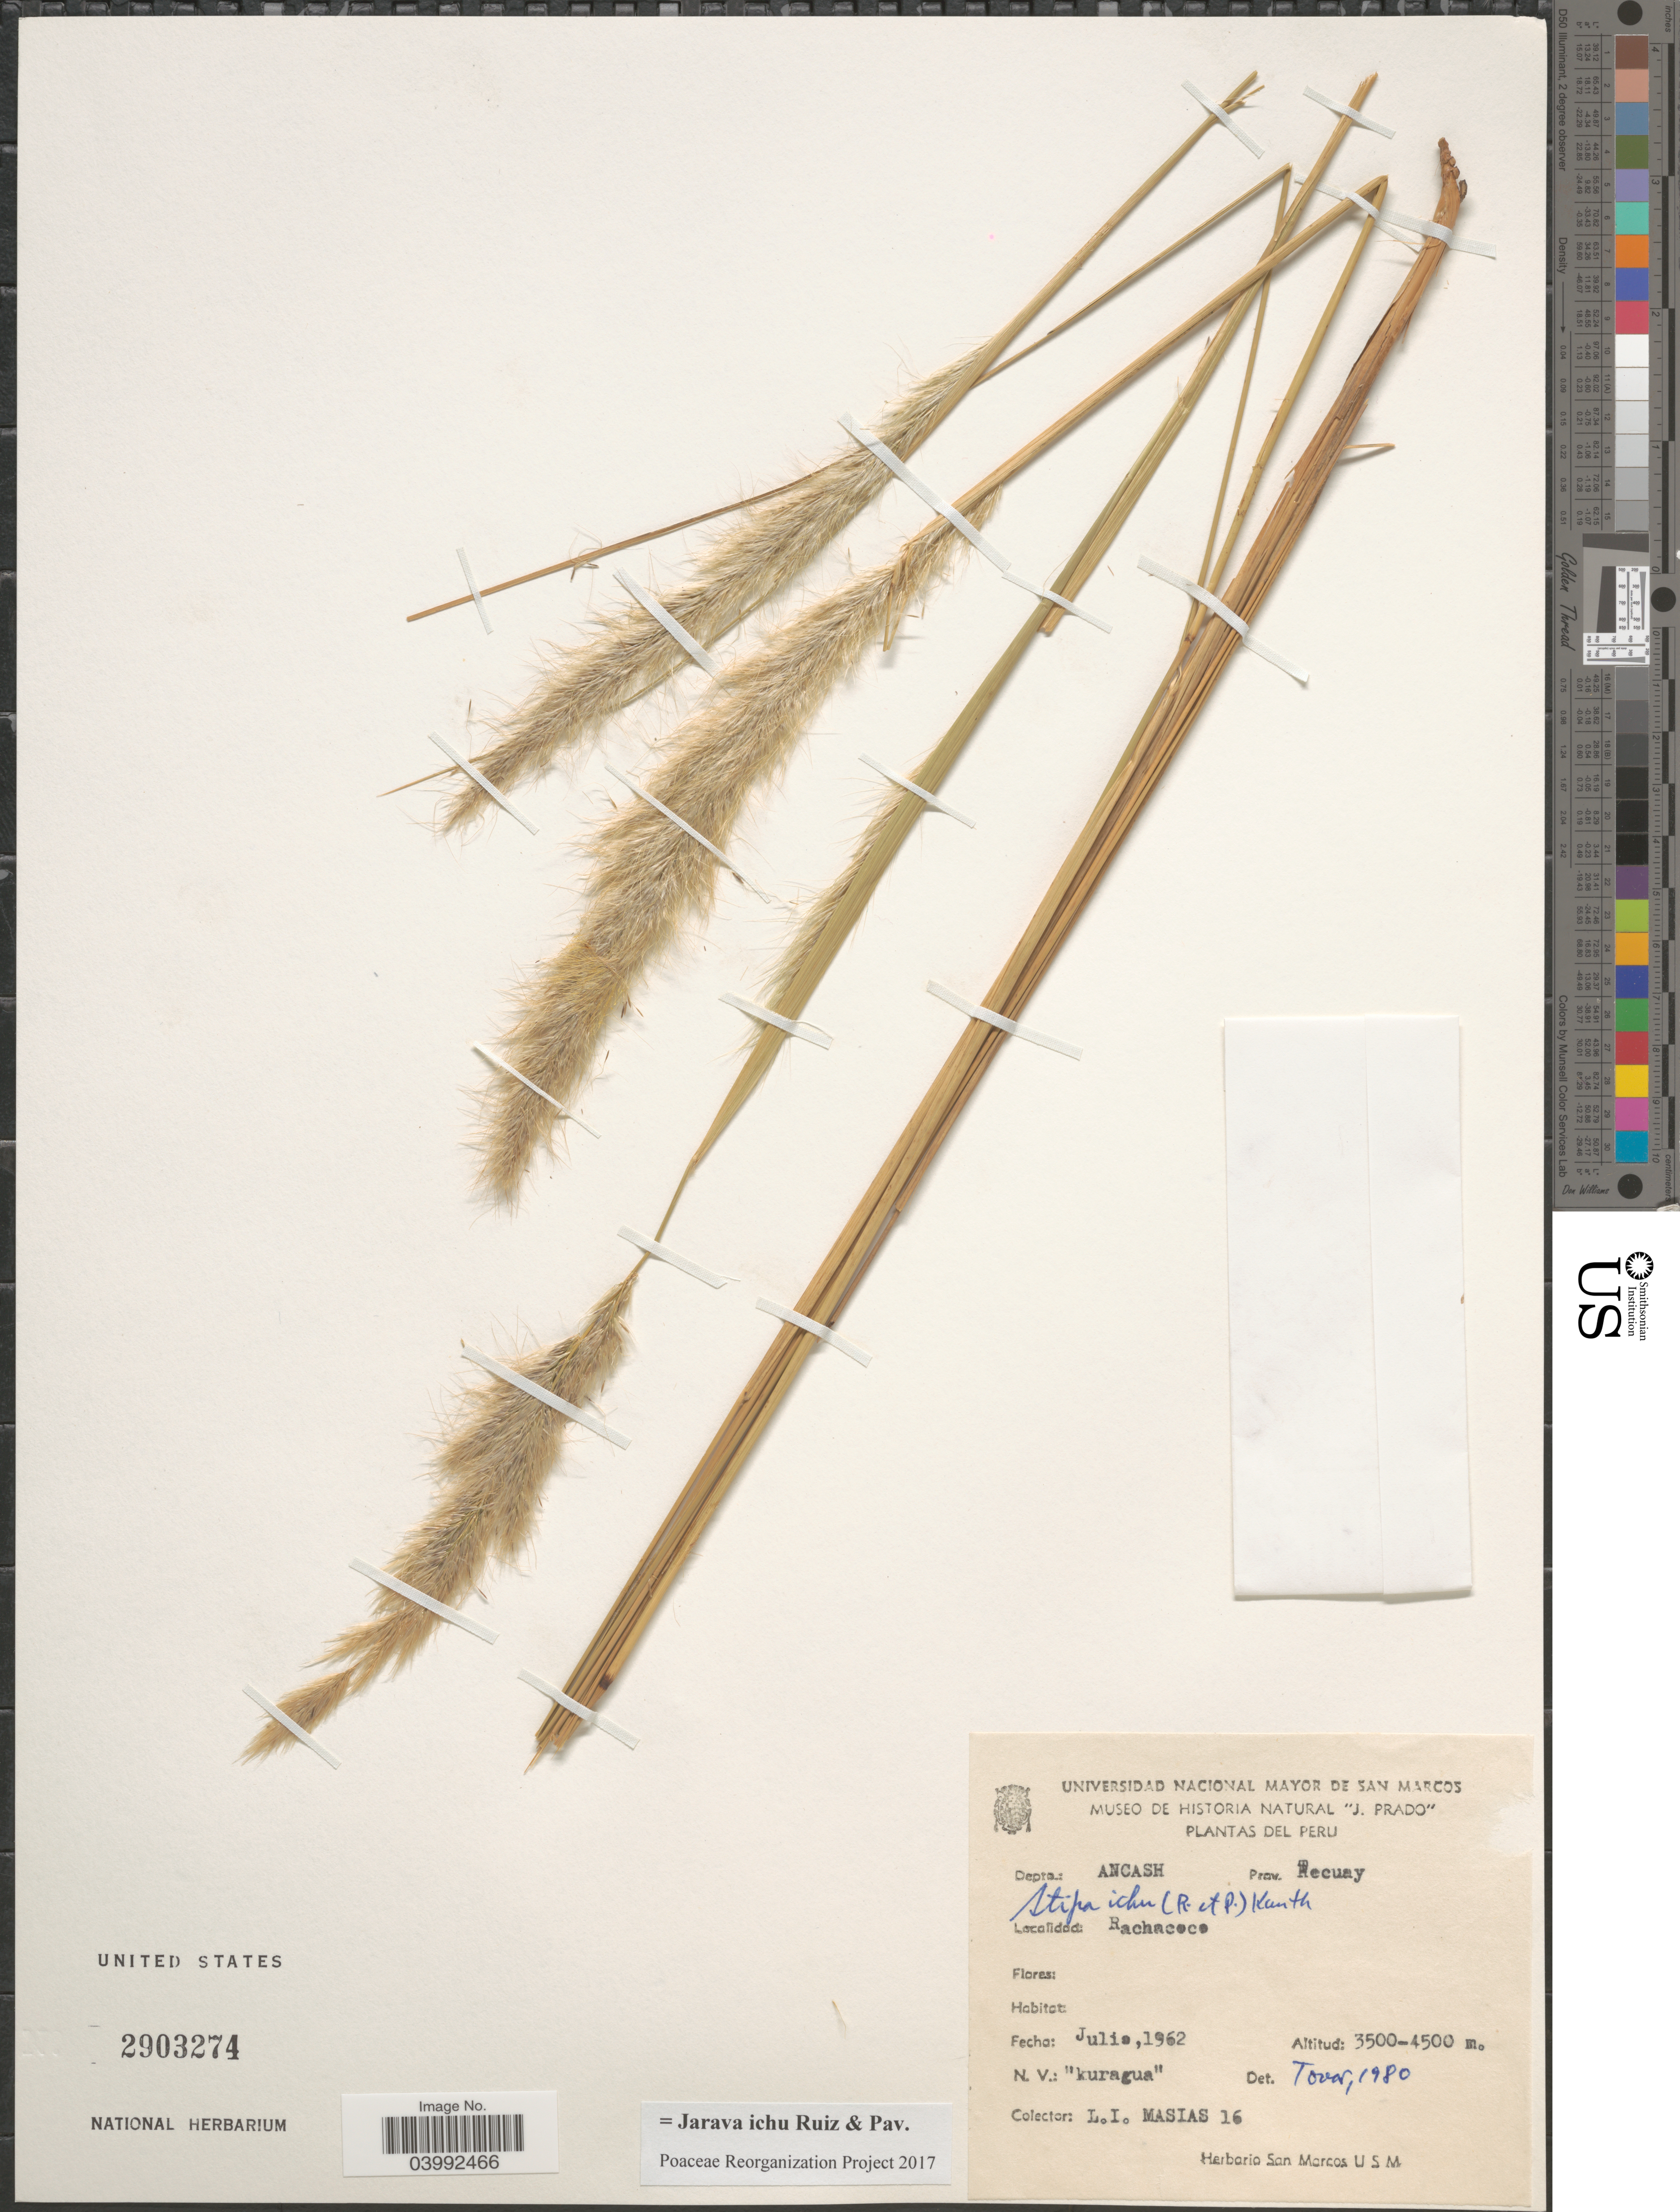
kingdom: Plantae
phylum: Tracheophyta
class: Liliopsida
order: Poales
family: Poaceae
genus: Jarava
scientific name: Jarava ichu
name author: Ruiz & Pav.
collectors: L. Masias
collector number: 16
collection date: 1962-07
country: Peru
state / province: Ancash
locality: Depto.: Ancash. Prov. Recuay. Rachacoco.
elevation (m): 3500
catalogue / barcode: US 2903274